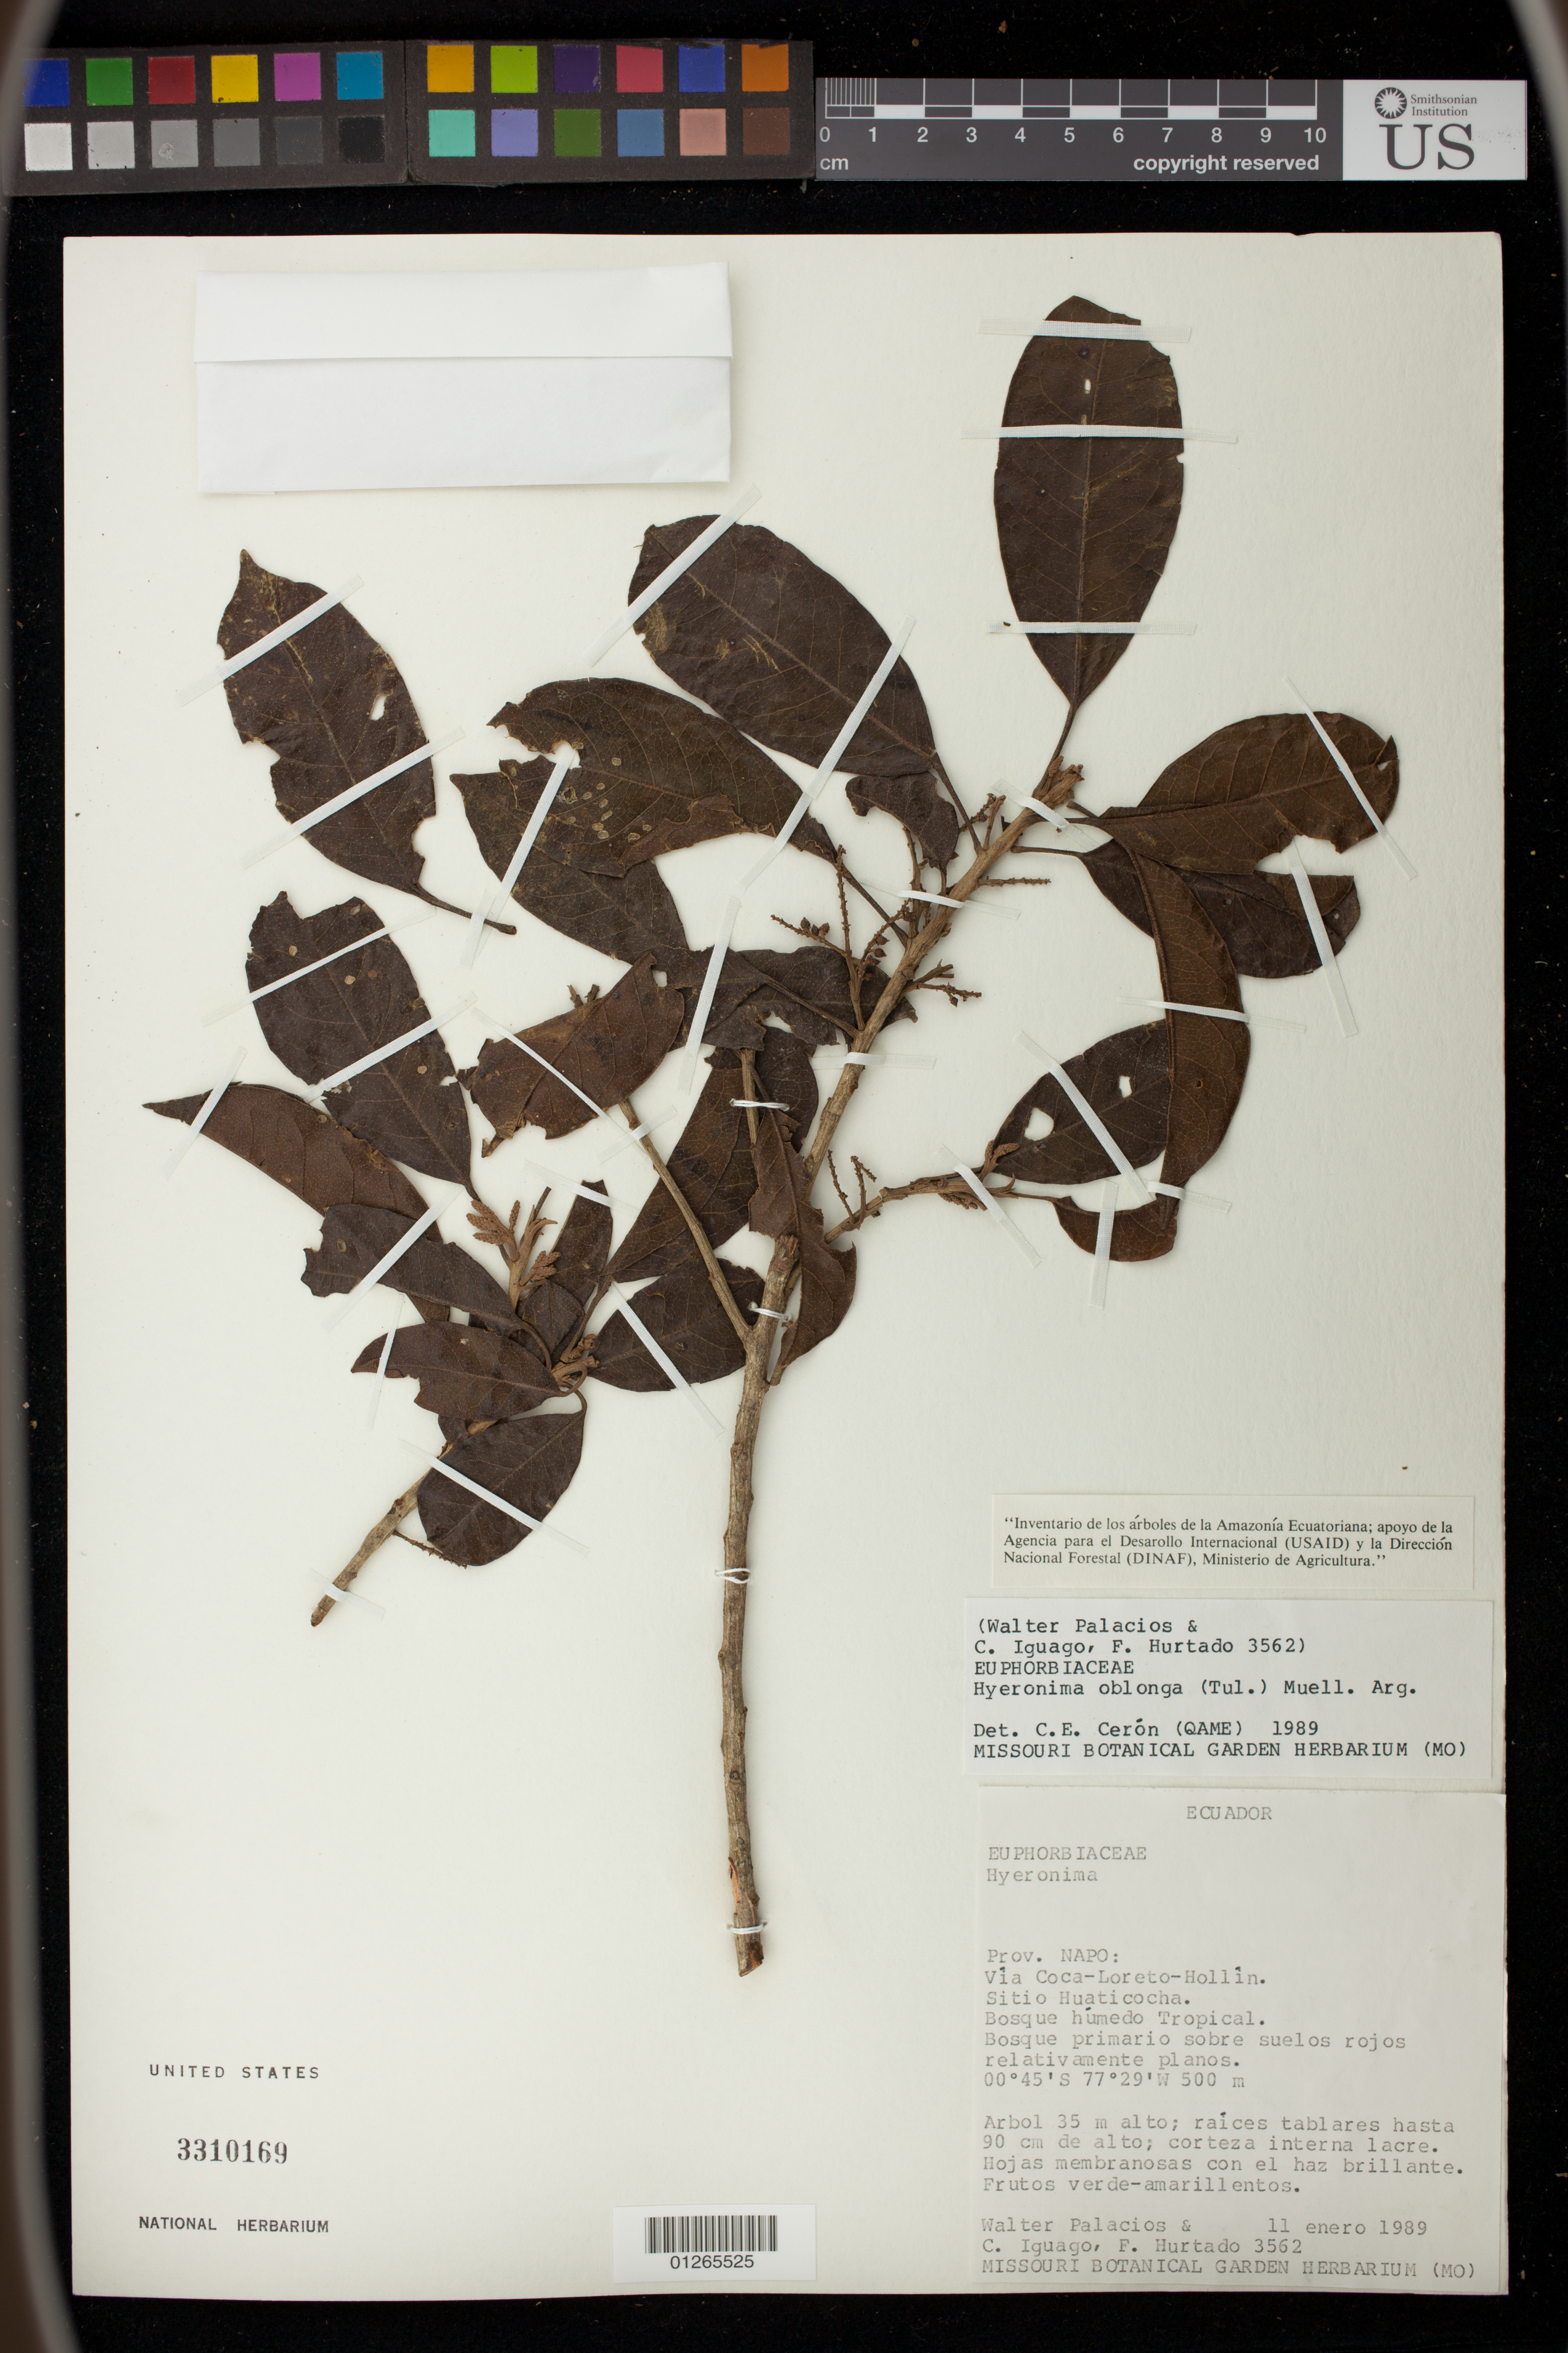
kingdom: Plantae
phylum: Tracheophyta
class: Magnoliopsida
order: Malpighiales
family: Phyllanthaceae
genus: Hieronyma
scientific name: Hieronyma oblonga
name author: (Tul.) Müll. Arg.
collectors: W. Palacios, C. Iguago & F. Hurtado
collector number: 3562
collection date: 1989-01-11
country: Ecuador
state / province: Napo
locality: Cerca a Parroquia Bomboiza, 6 km.SE de Gualaquiza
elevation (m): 500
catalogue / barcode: US 3310169